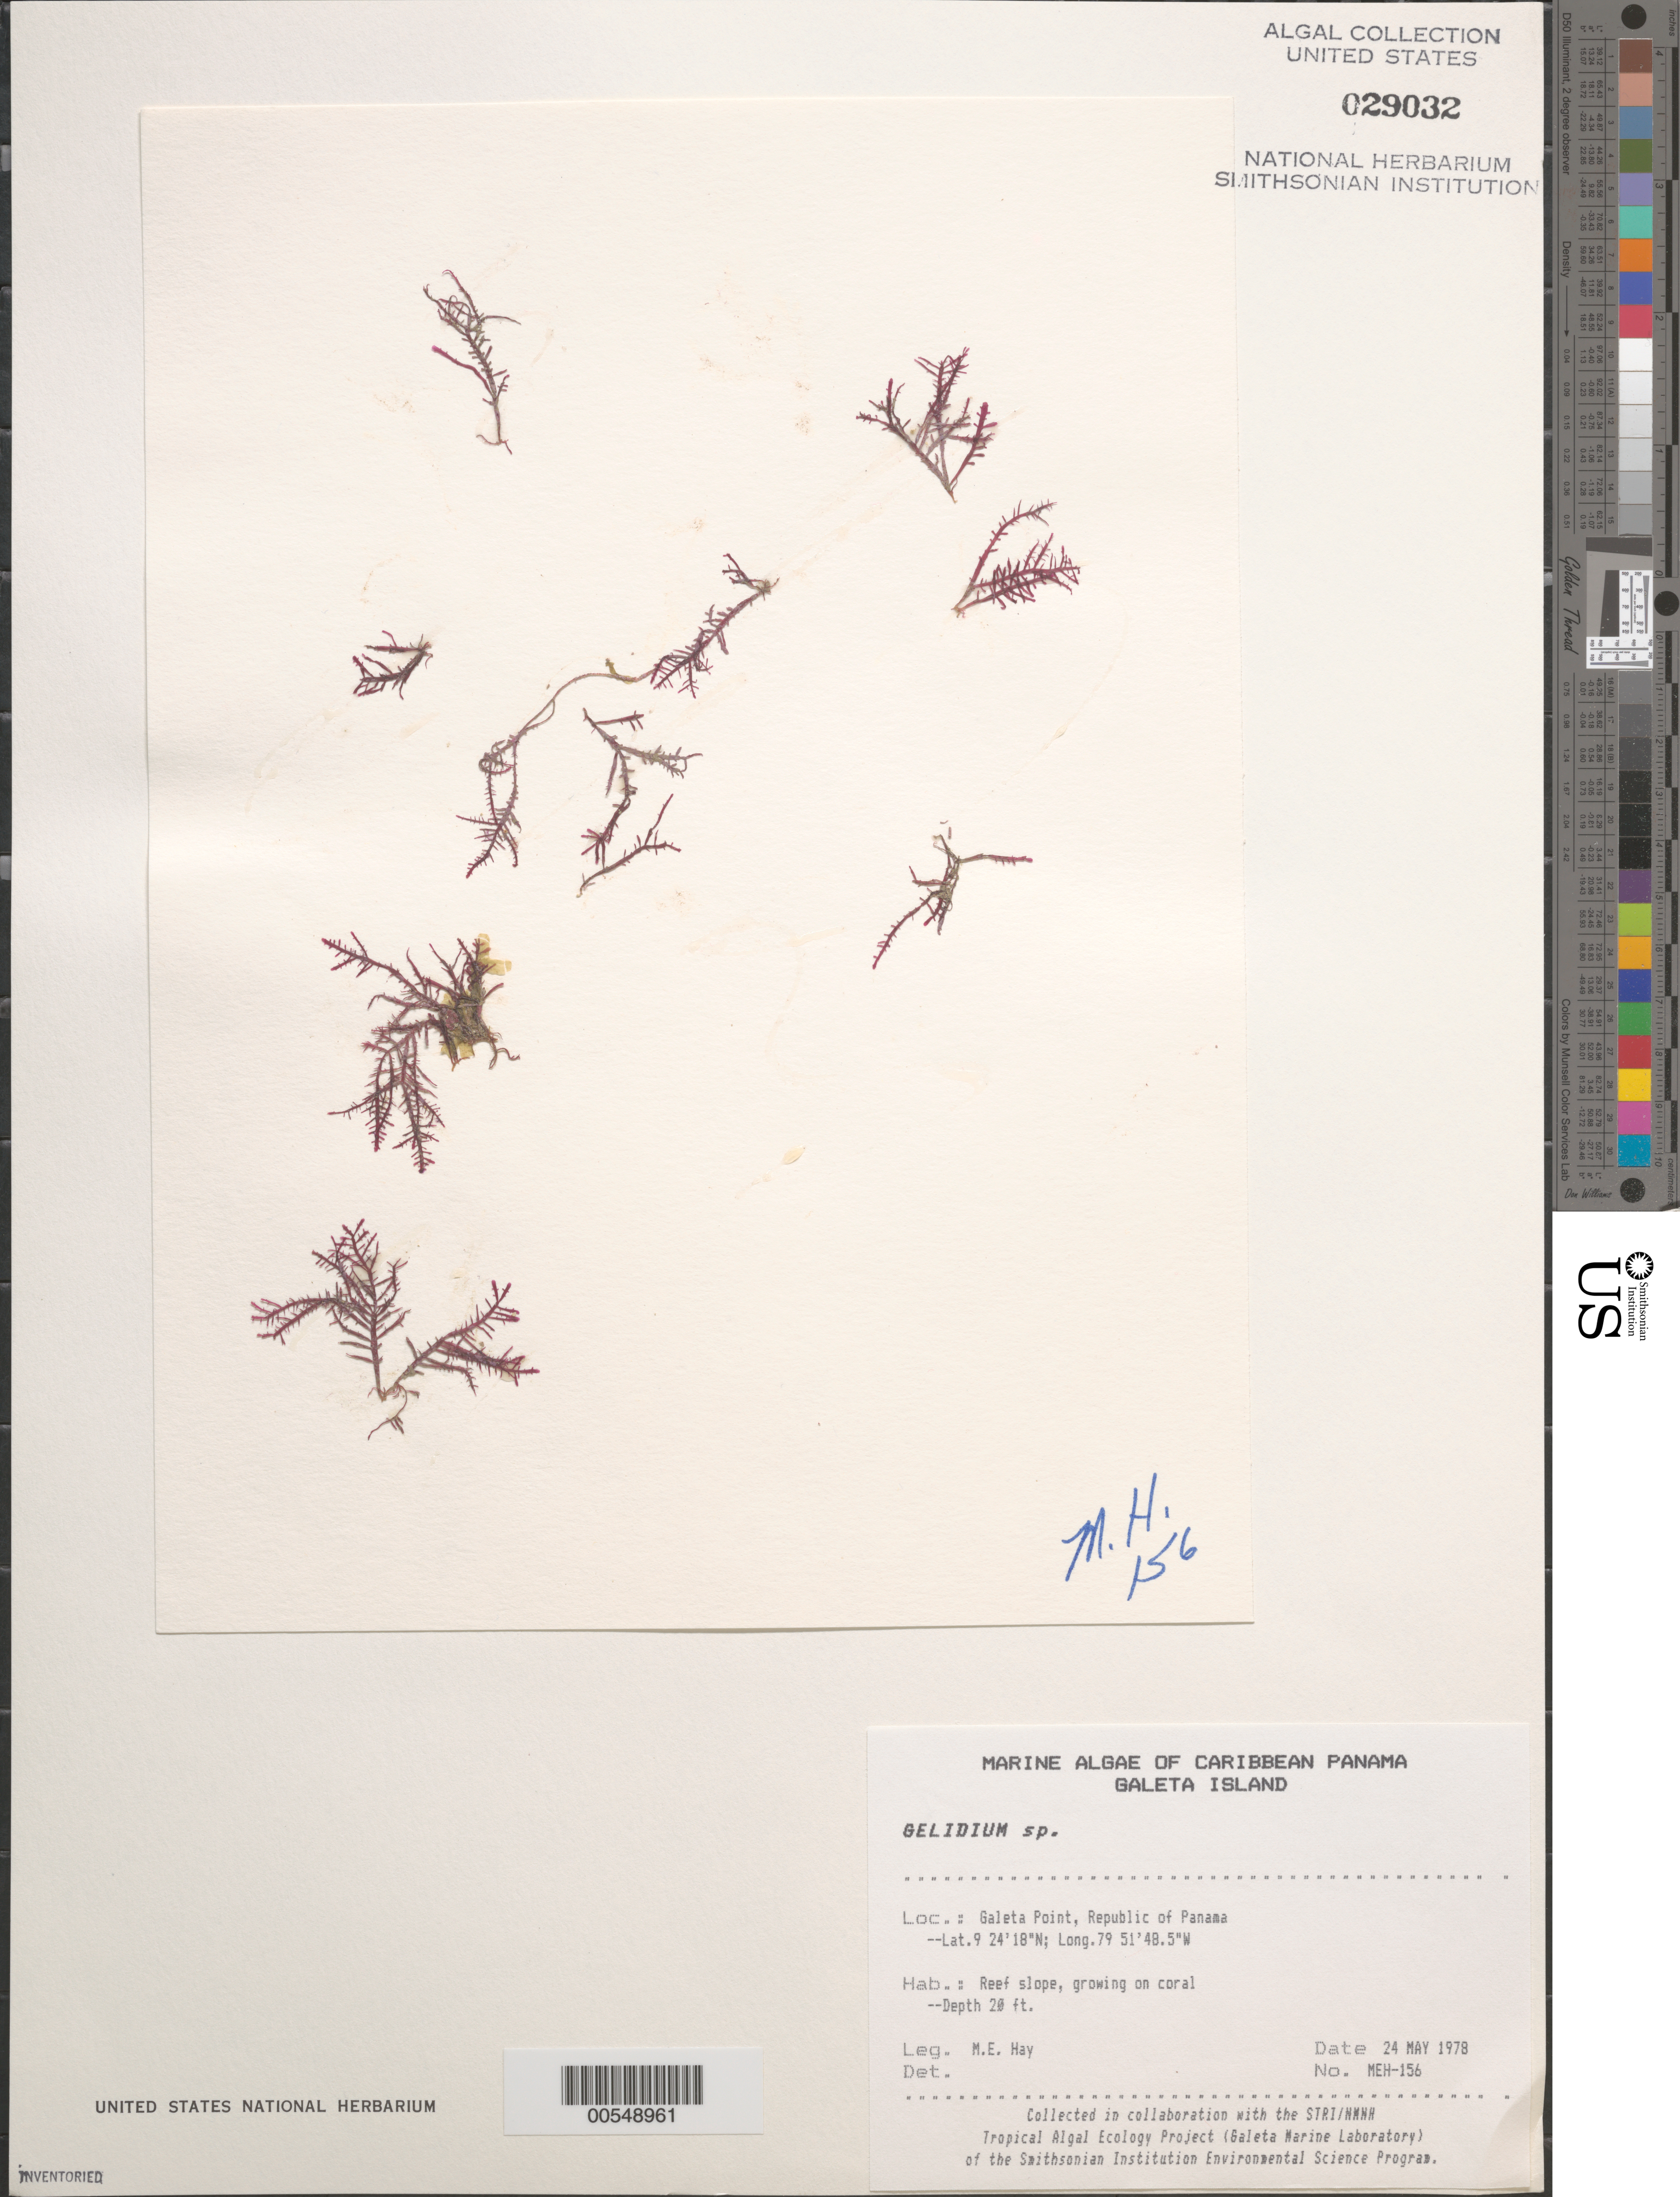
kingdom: Plantae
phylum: Rhodophyta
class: Florideophyceae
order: Gelidiales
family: Gelidiaceae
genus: Gelidium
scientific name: Gelidium sp.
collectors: M. E. Hay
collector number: MEH-156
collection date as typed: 24 May 1978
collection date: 1978-05-24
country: Panama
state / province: Colón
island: Galeta Island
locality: Galeta Point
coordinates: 9 24' 18" N, 79 51' 48.5" W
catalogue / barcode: US 29032